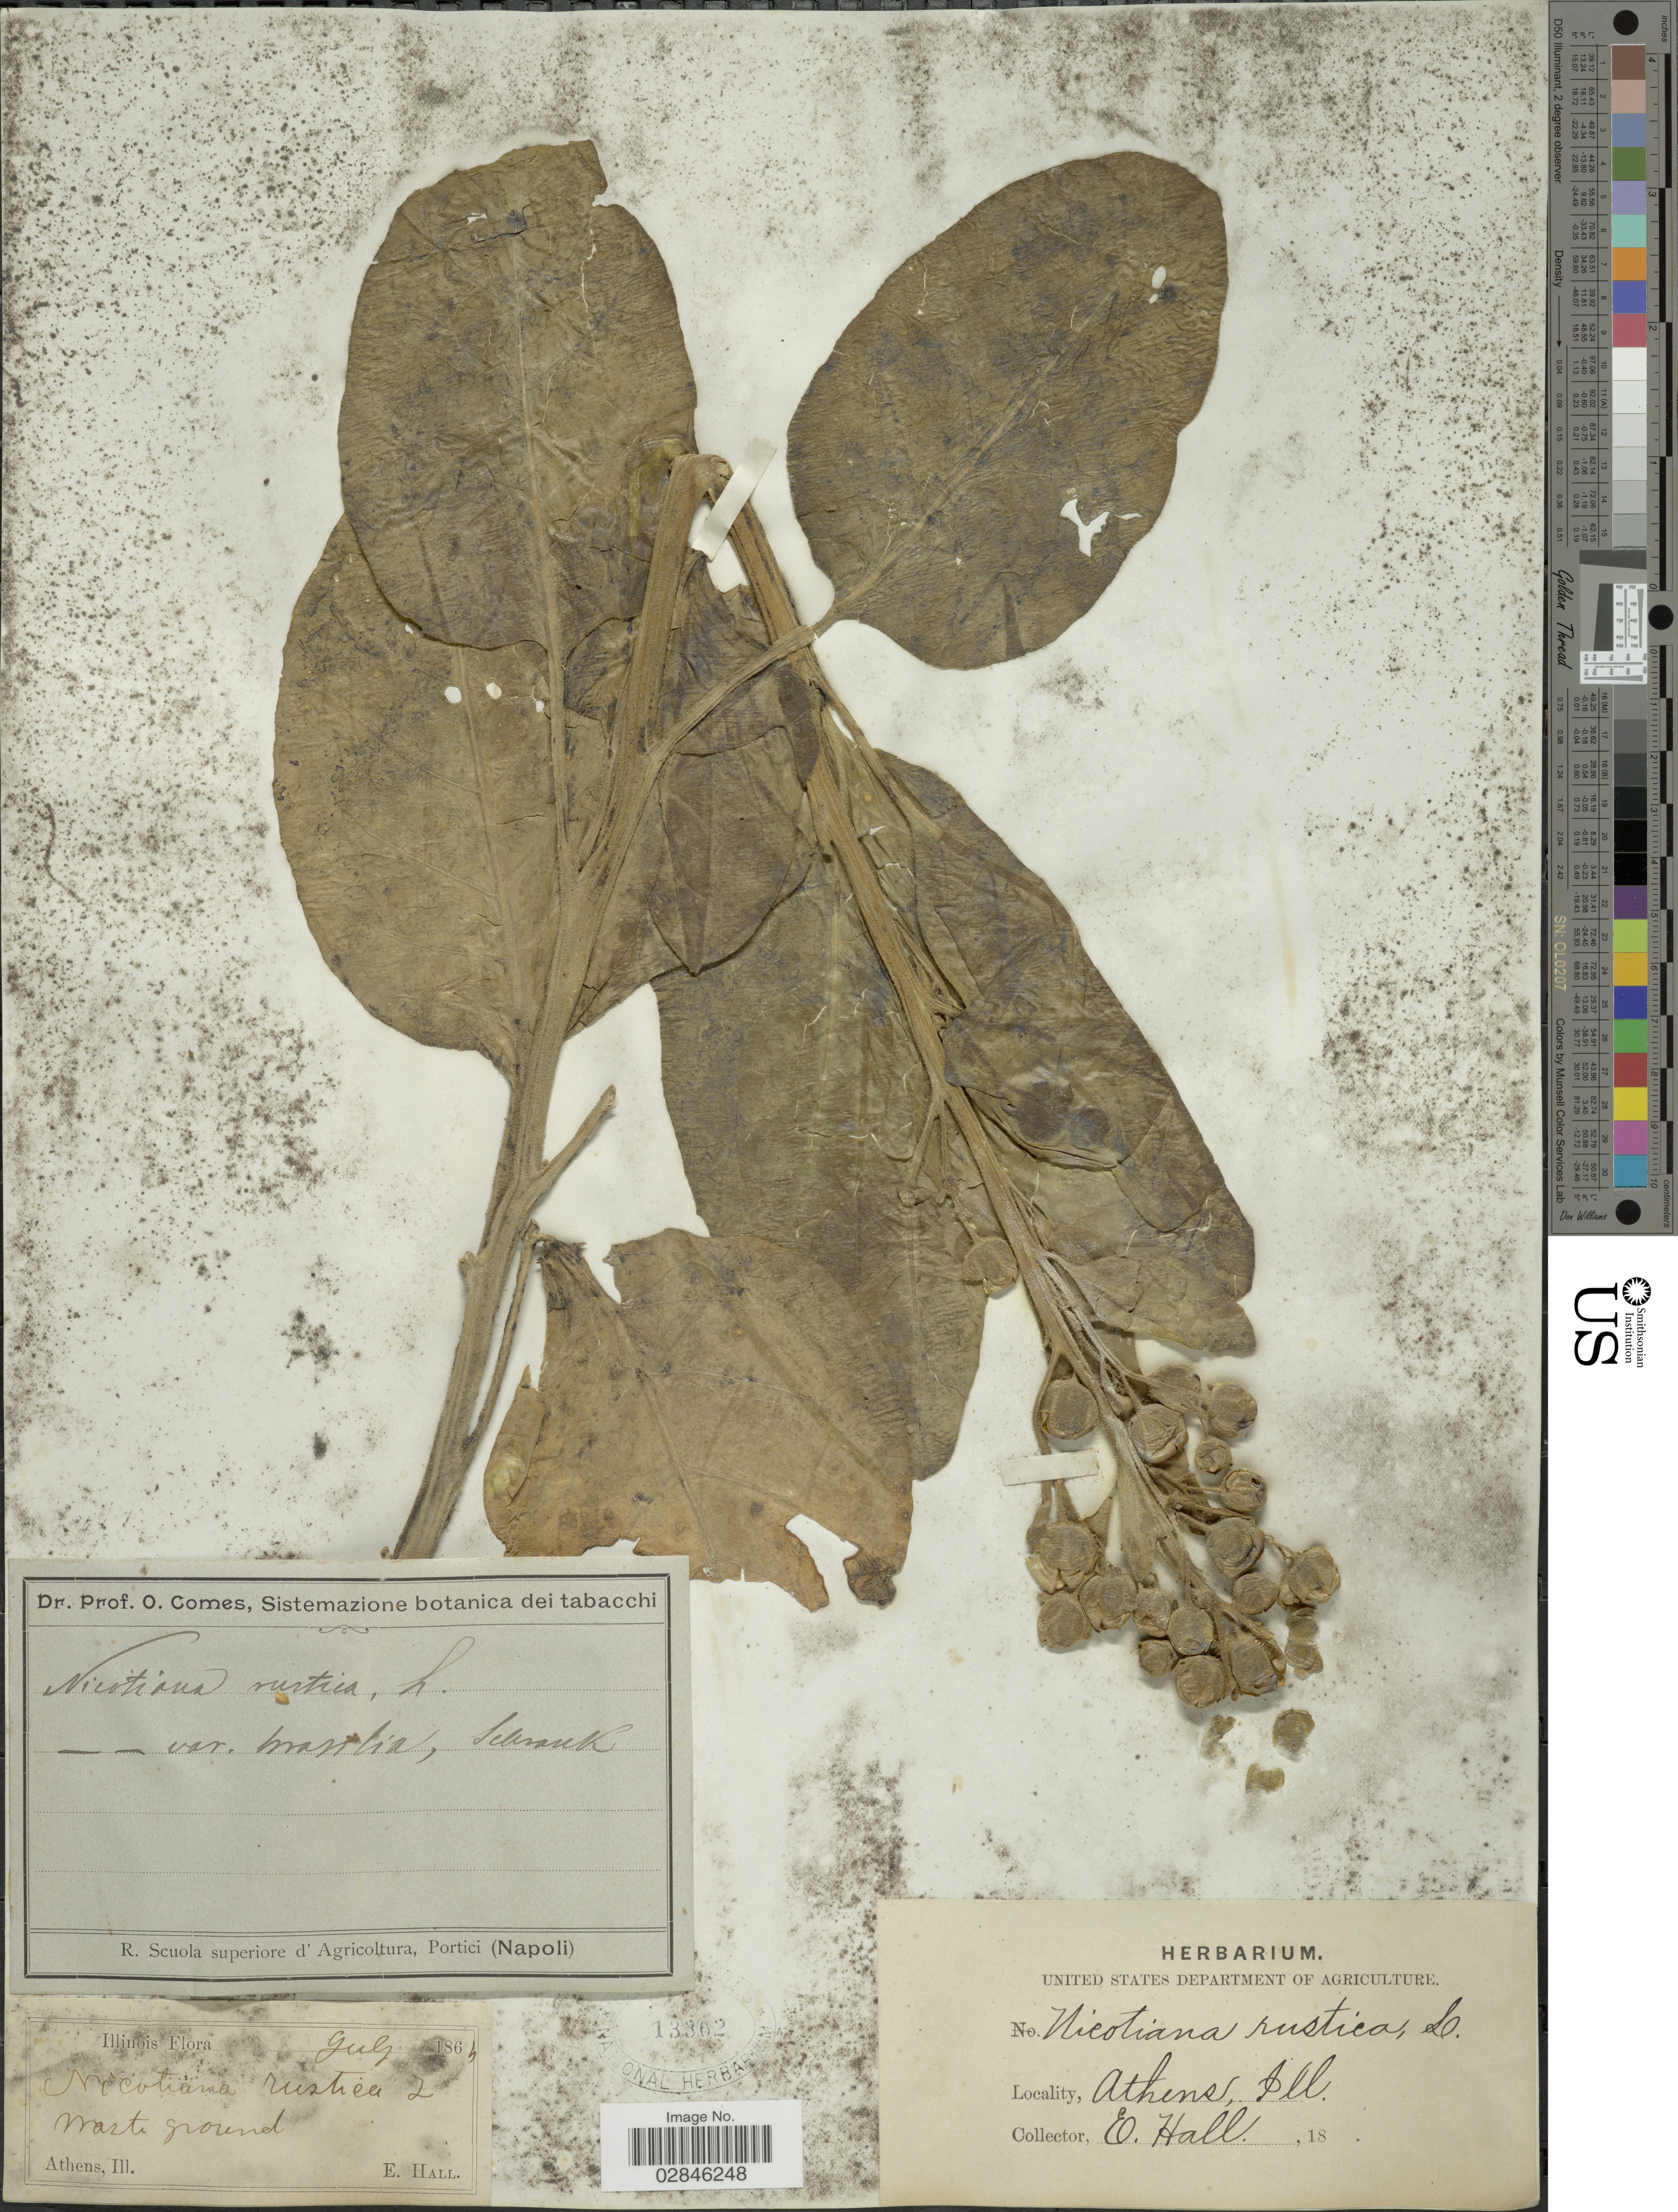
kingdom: Plantae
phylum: Tracheophyta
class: Magnoliopsida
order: Solanales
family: Solanaceae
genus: Nicotiana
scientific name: Nicotiana rustica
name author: L.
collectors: E. Hall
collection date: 1864-07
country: United States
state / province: Illinois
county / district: Menard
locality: Athens, Ill.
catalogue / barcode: US 13362